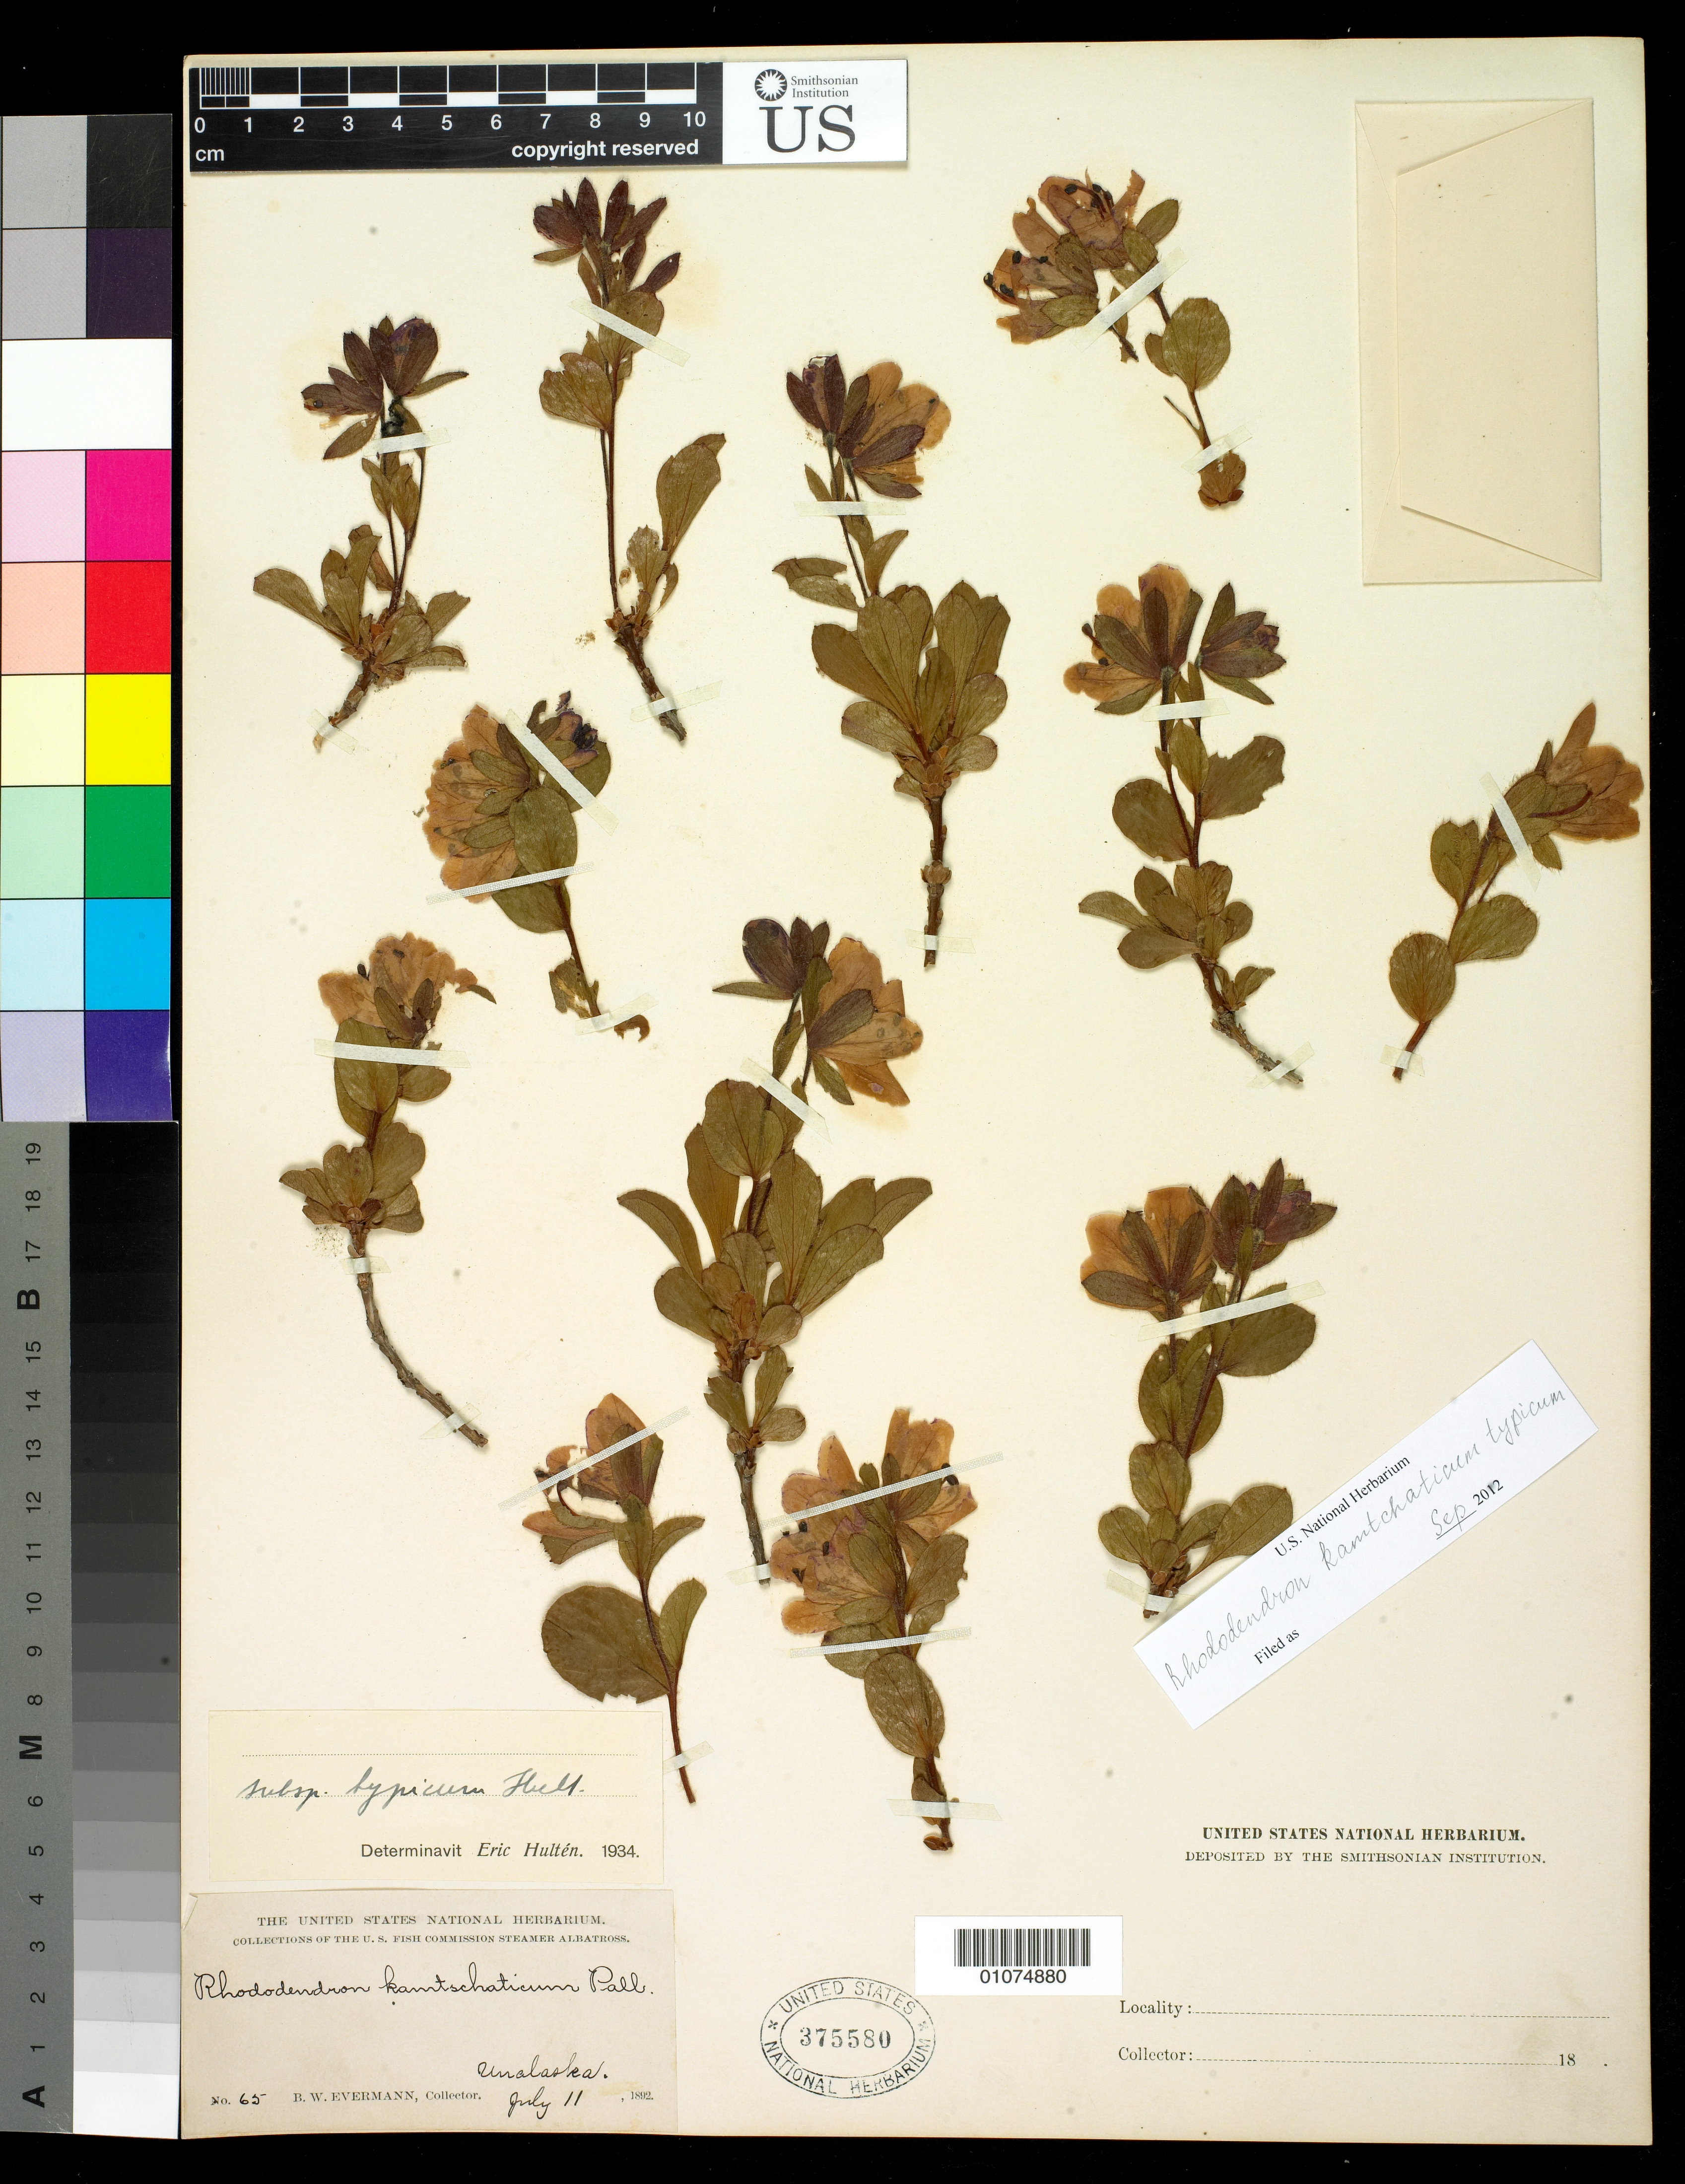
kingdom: Plantae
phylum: Tracheophyta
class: Magnoliopsida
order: Ericales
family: Ericaceae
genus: Rhododendron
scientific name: Rhododendron kamtschaticum subsp. typicum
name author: Pall.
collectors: B. W. Evermann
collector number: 65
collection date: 1892-07-11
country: United States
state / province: Alaska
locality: Unalaska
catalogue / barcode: US 375580